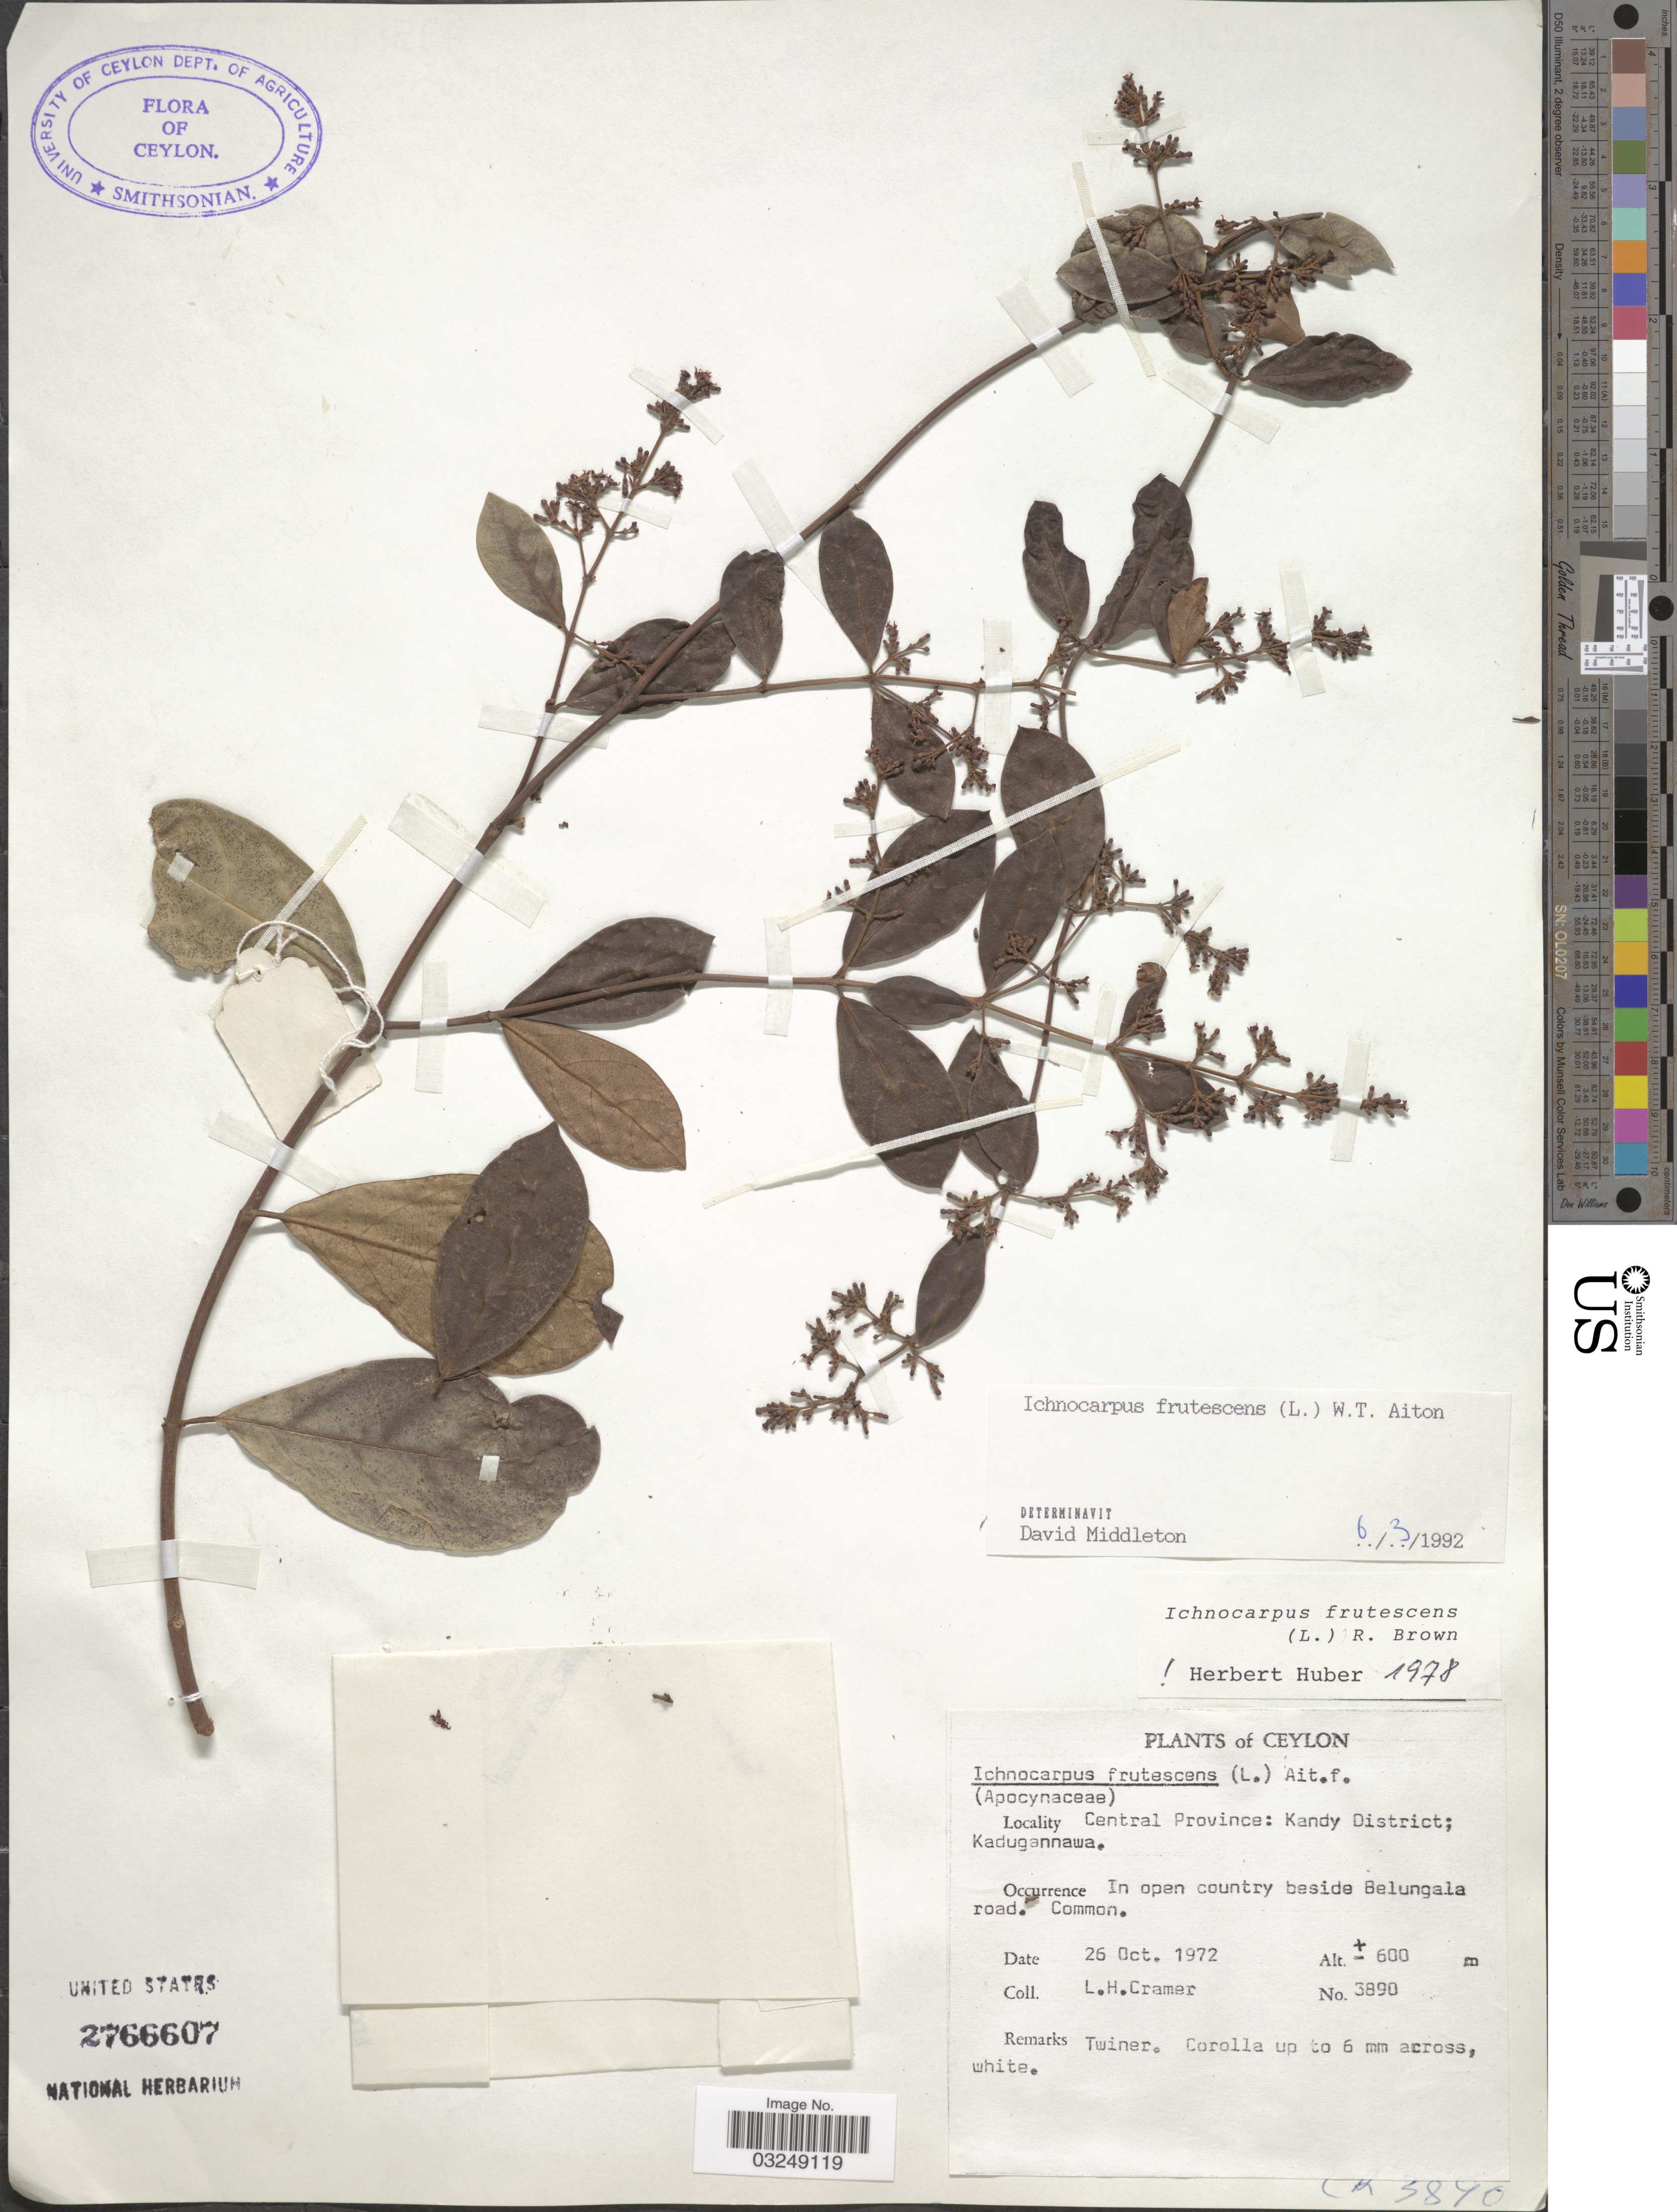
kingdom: Plantae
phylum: Tracheophyta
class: Magnoliopsida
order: Gentianales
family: Apocynaceae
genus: Ichnocarpus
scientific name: Ichnocarpus frutescens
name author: (L.) W.T. Aiton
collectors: L. H. Cramer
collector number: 3890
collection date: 1972-10-26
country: Sri Lanka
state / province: Central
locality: Ceylon. Kandy District; Kadugannawa. In open country beside Belungala road.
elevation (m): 600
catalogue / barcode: US 2766607